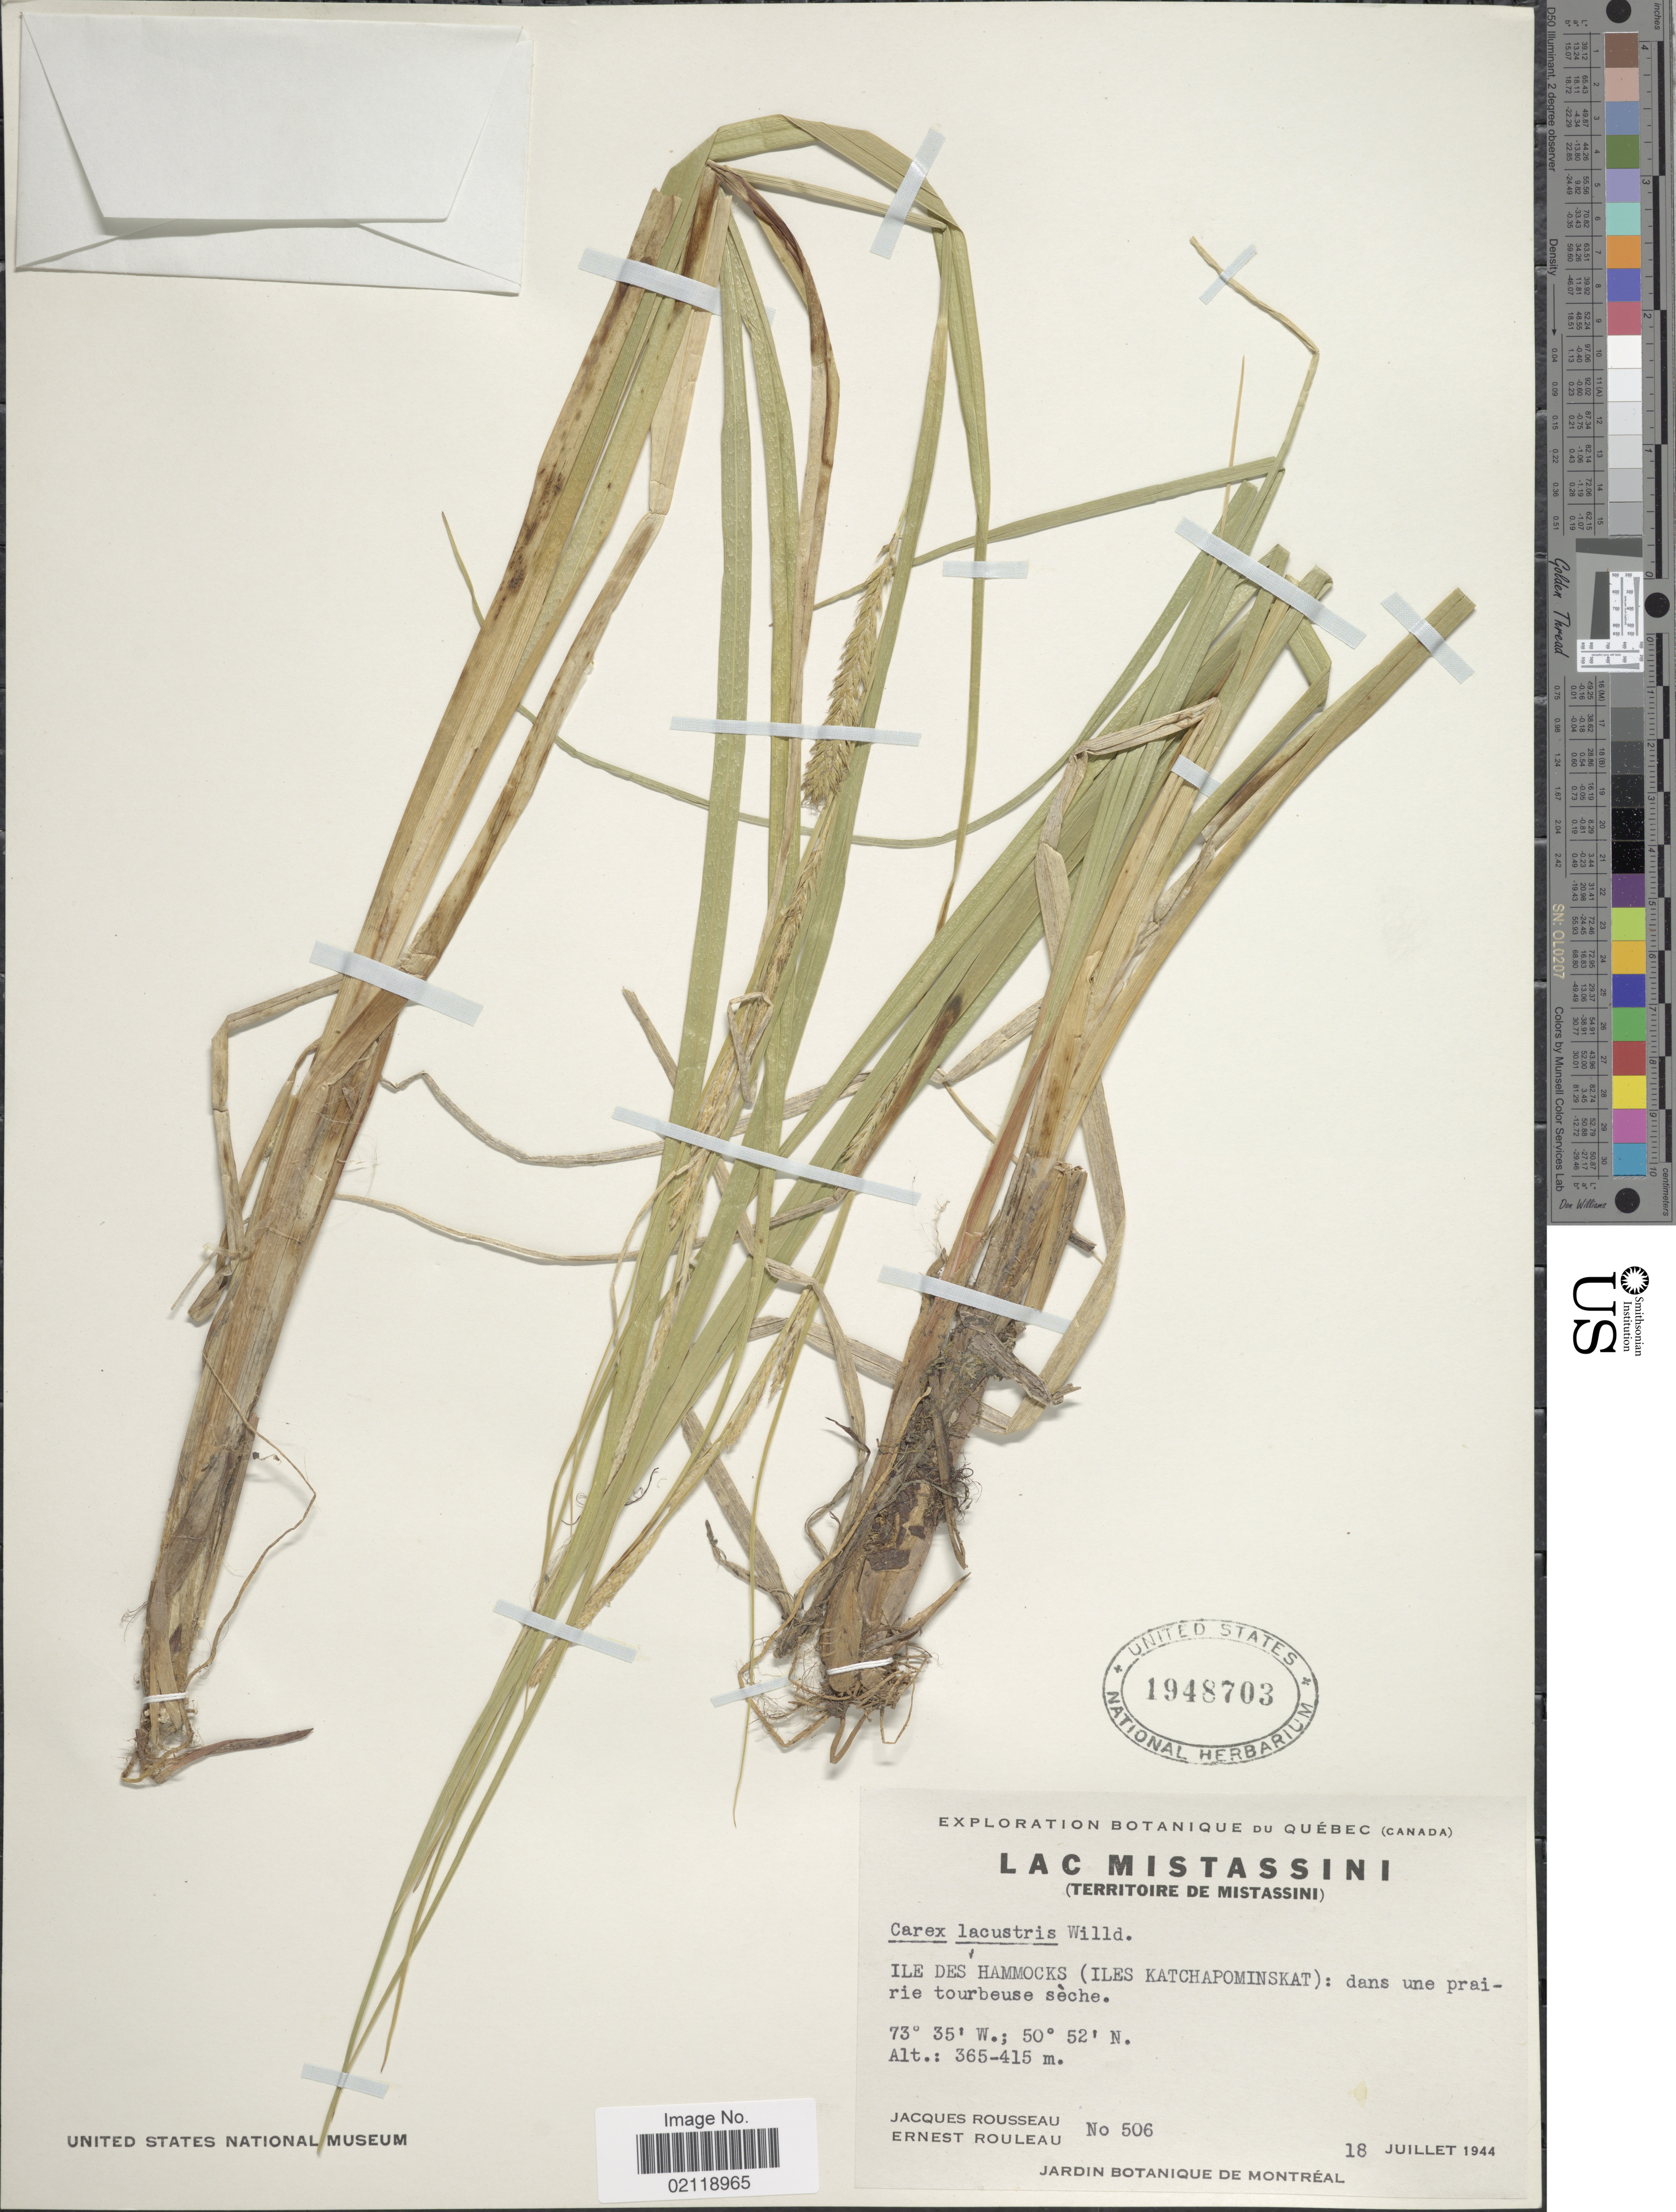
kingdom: Plantae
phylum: Tracheophyta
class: Liliopsida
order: Poales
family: Cyperaceae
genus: Carex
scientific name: Carex lacustris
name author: Willd.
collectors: J. Rousseau & E. Rouleau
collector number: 506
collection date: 1944-07-18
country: Canada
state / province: Quebec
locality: Lac Mistassini. Ile Des Hammocks (Iles Katchapominskat): dans une prairie tourbeuse seche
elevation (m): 365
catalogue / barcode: US 1948703